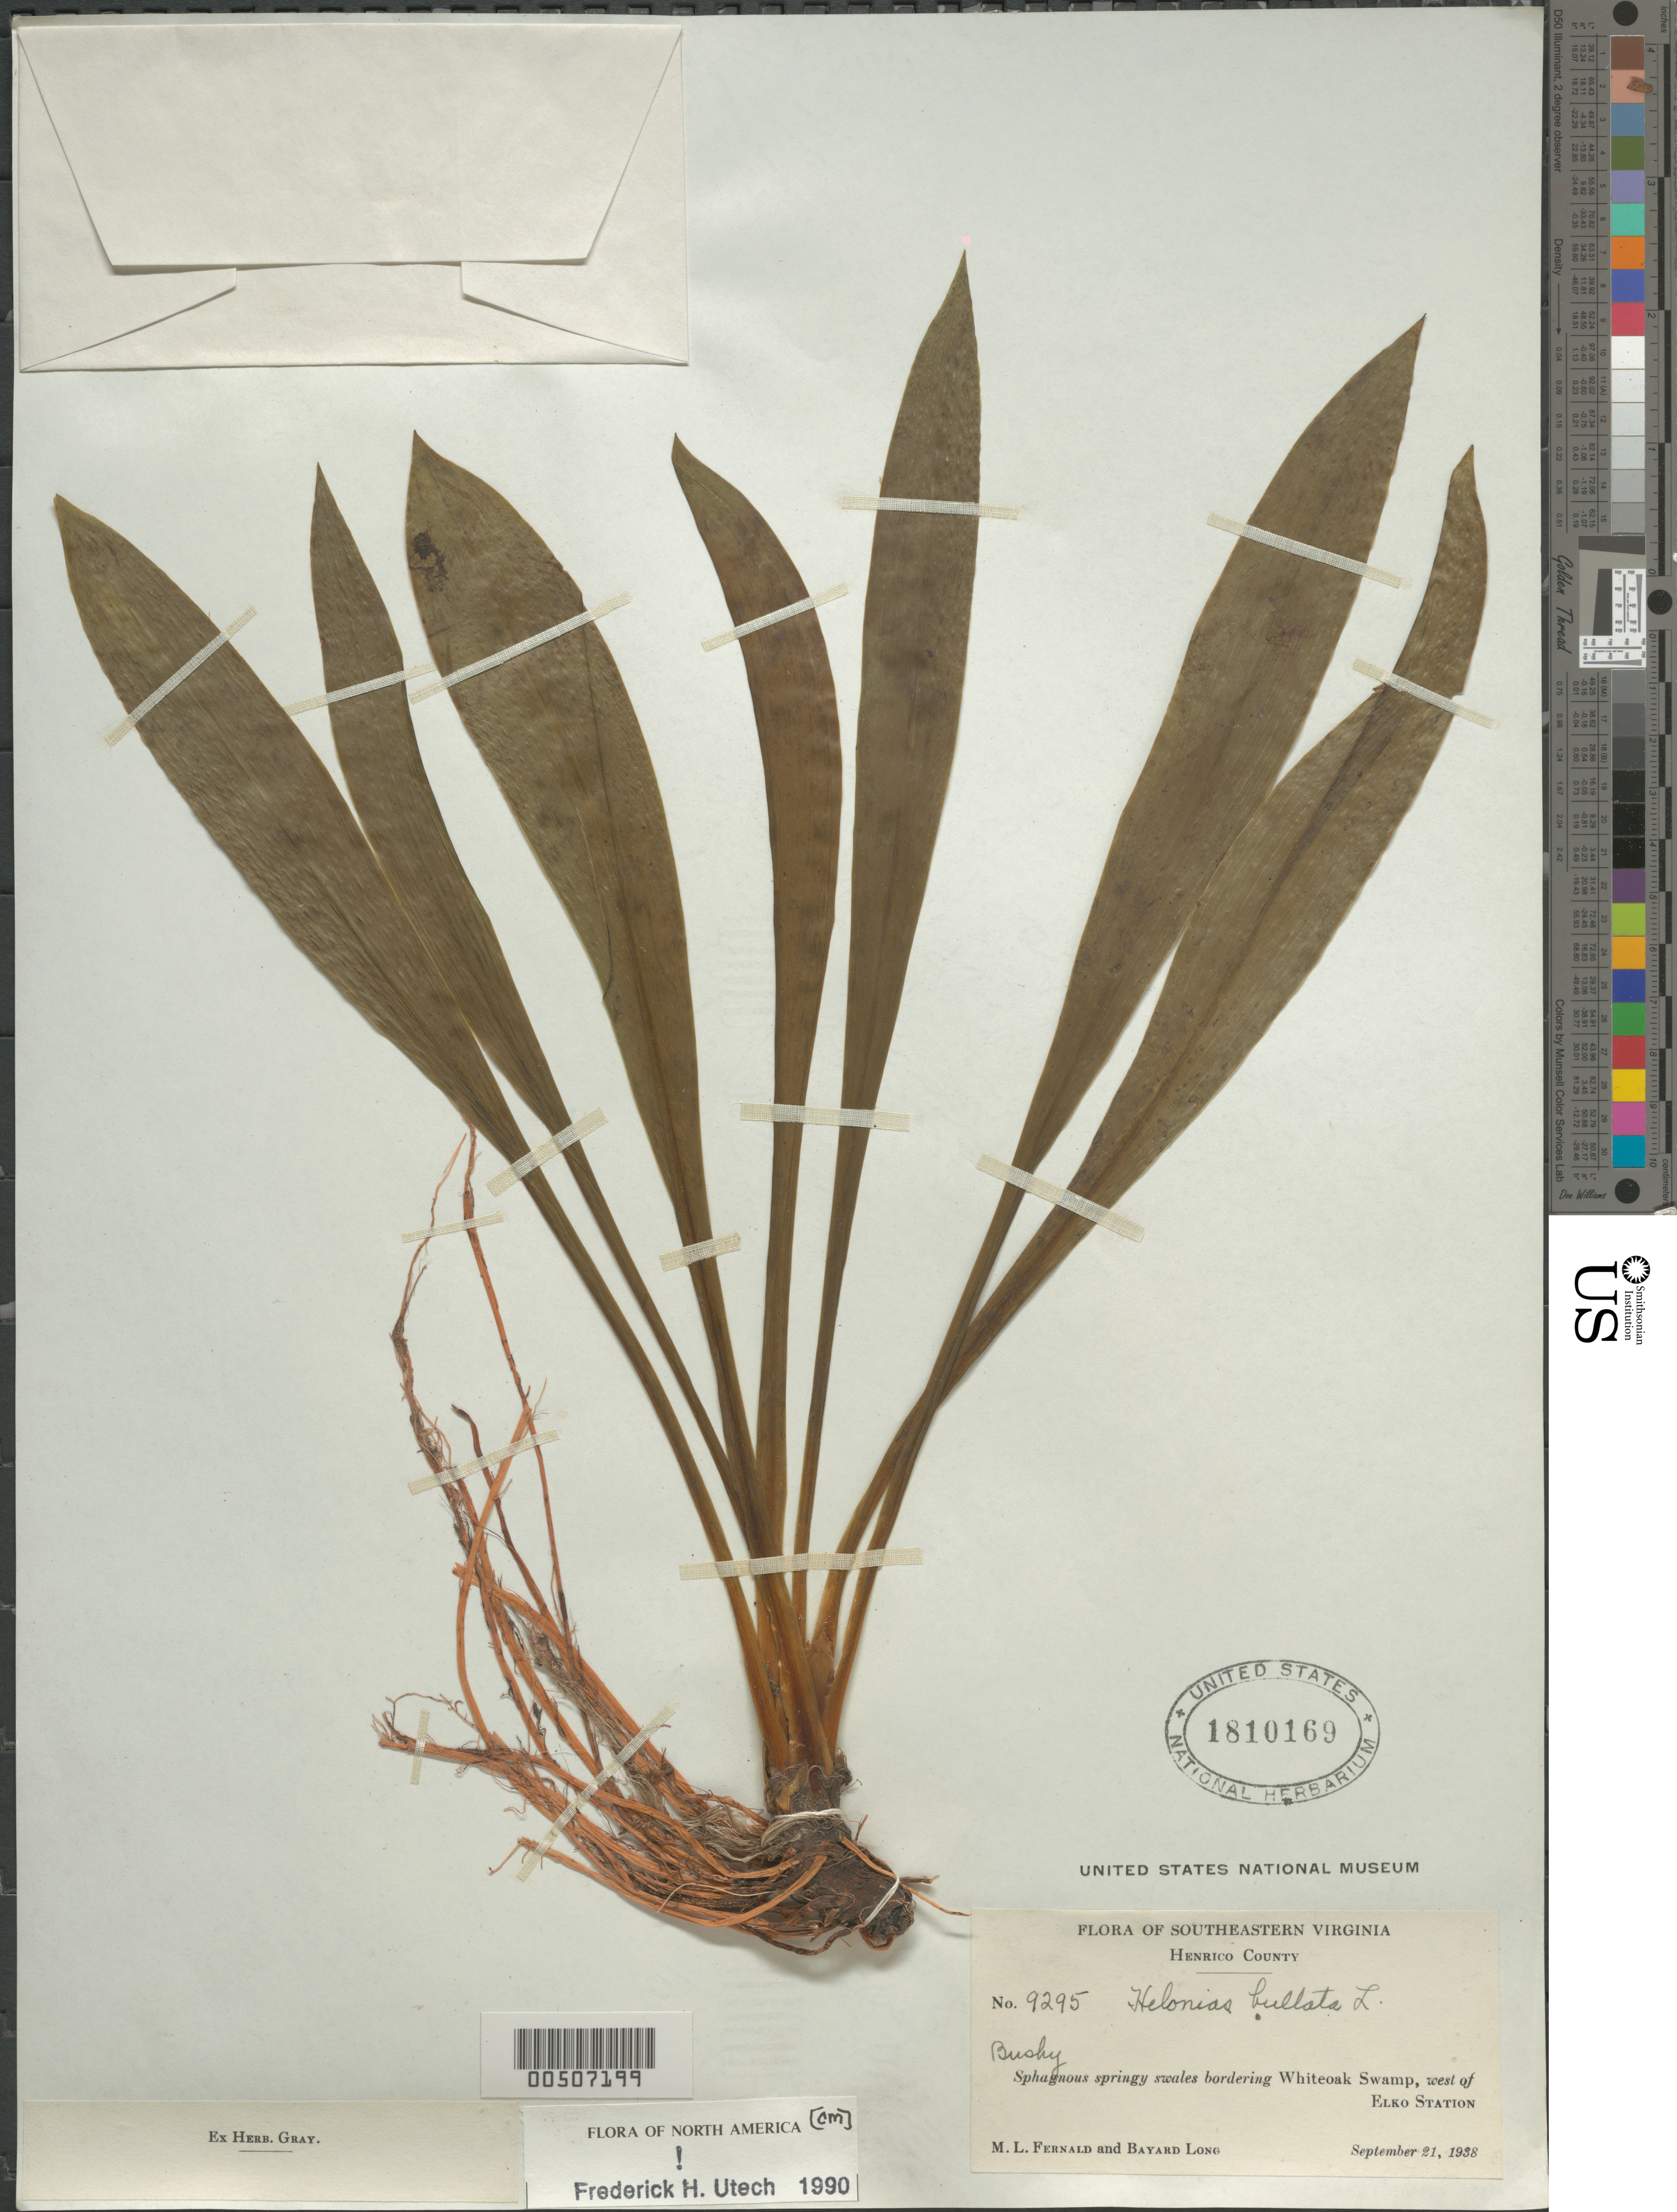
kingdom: Plantae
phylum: Tracheophyta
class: Liliopsida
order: Liliales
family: Melanthiaceae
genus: Helonias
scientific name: Helonias bullata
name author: L.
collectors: M. L. Fernald & B. H. Long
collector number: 9295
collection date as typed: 21 Sep 1938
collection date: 1938-09-21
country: United States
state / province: Virginia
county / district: Henrico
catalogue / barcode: US 1810169